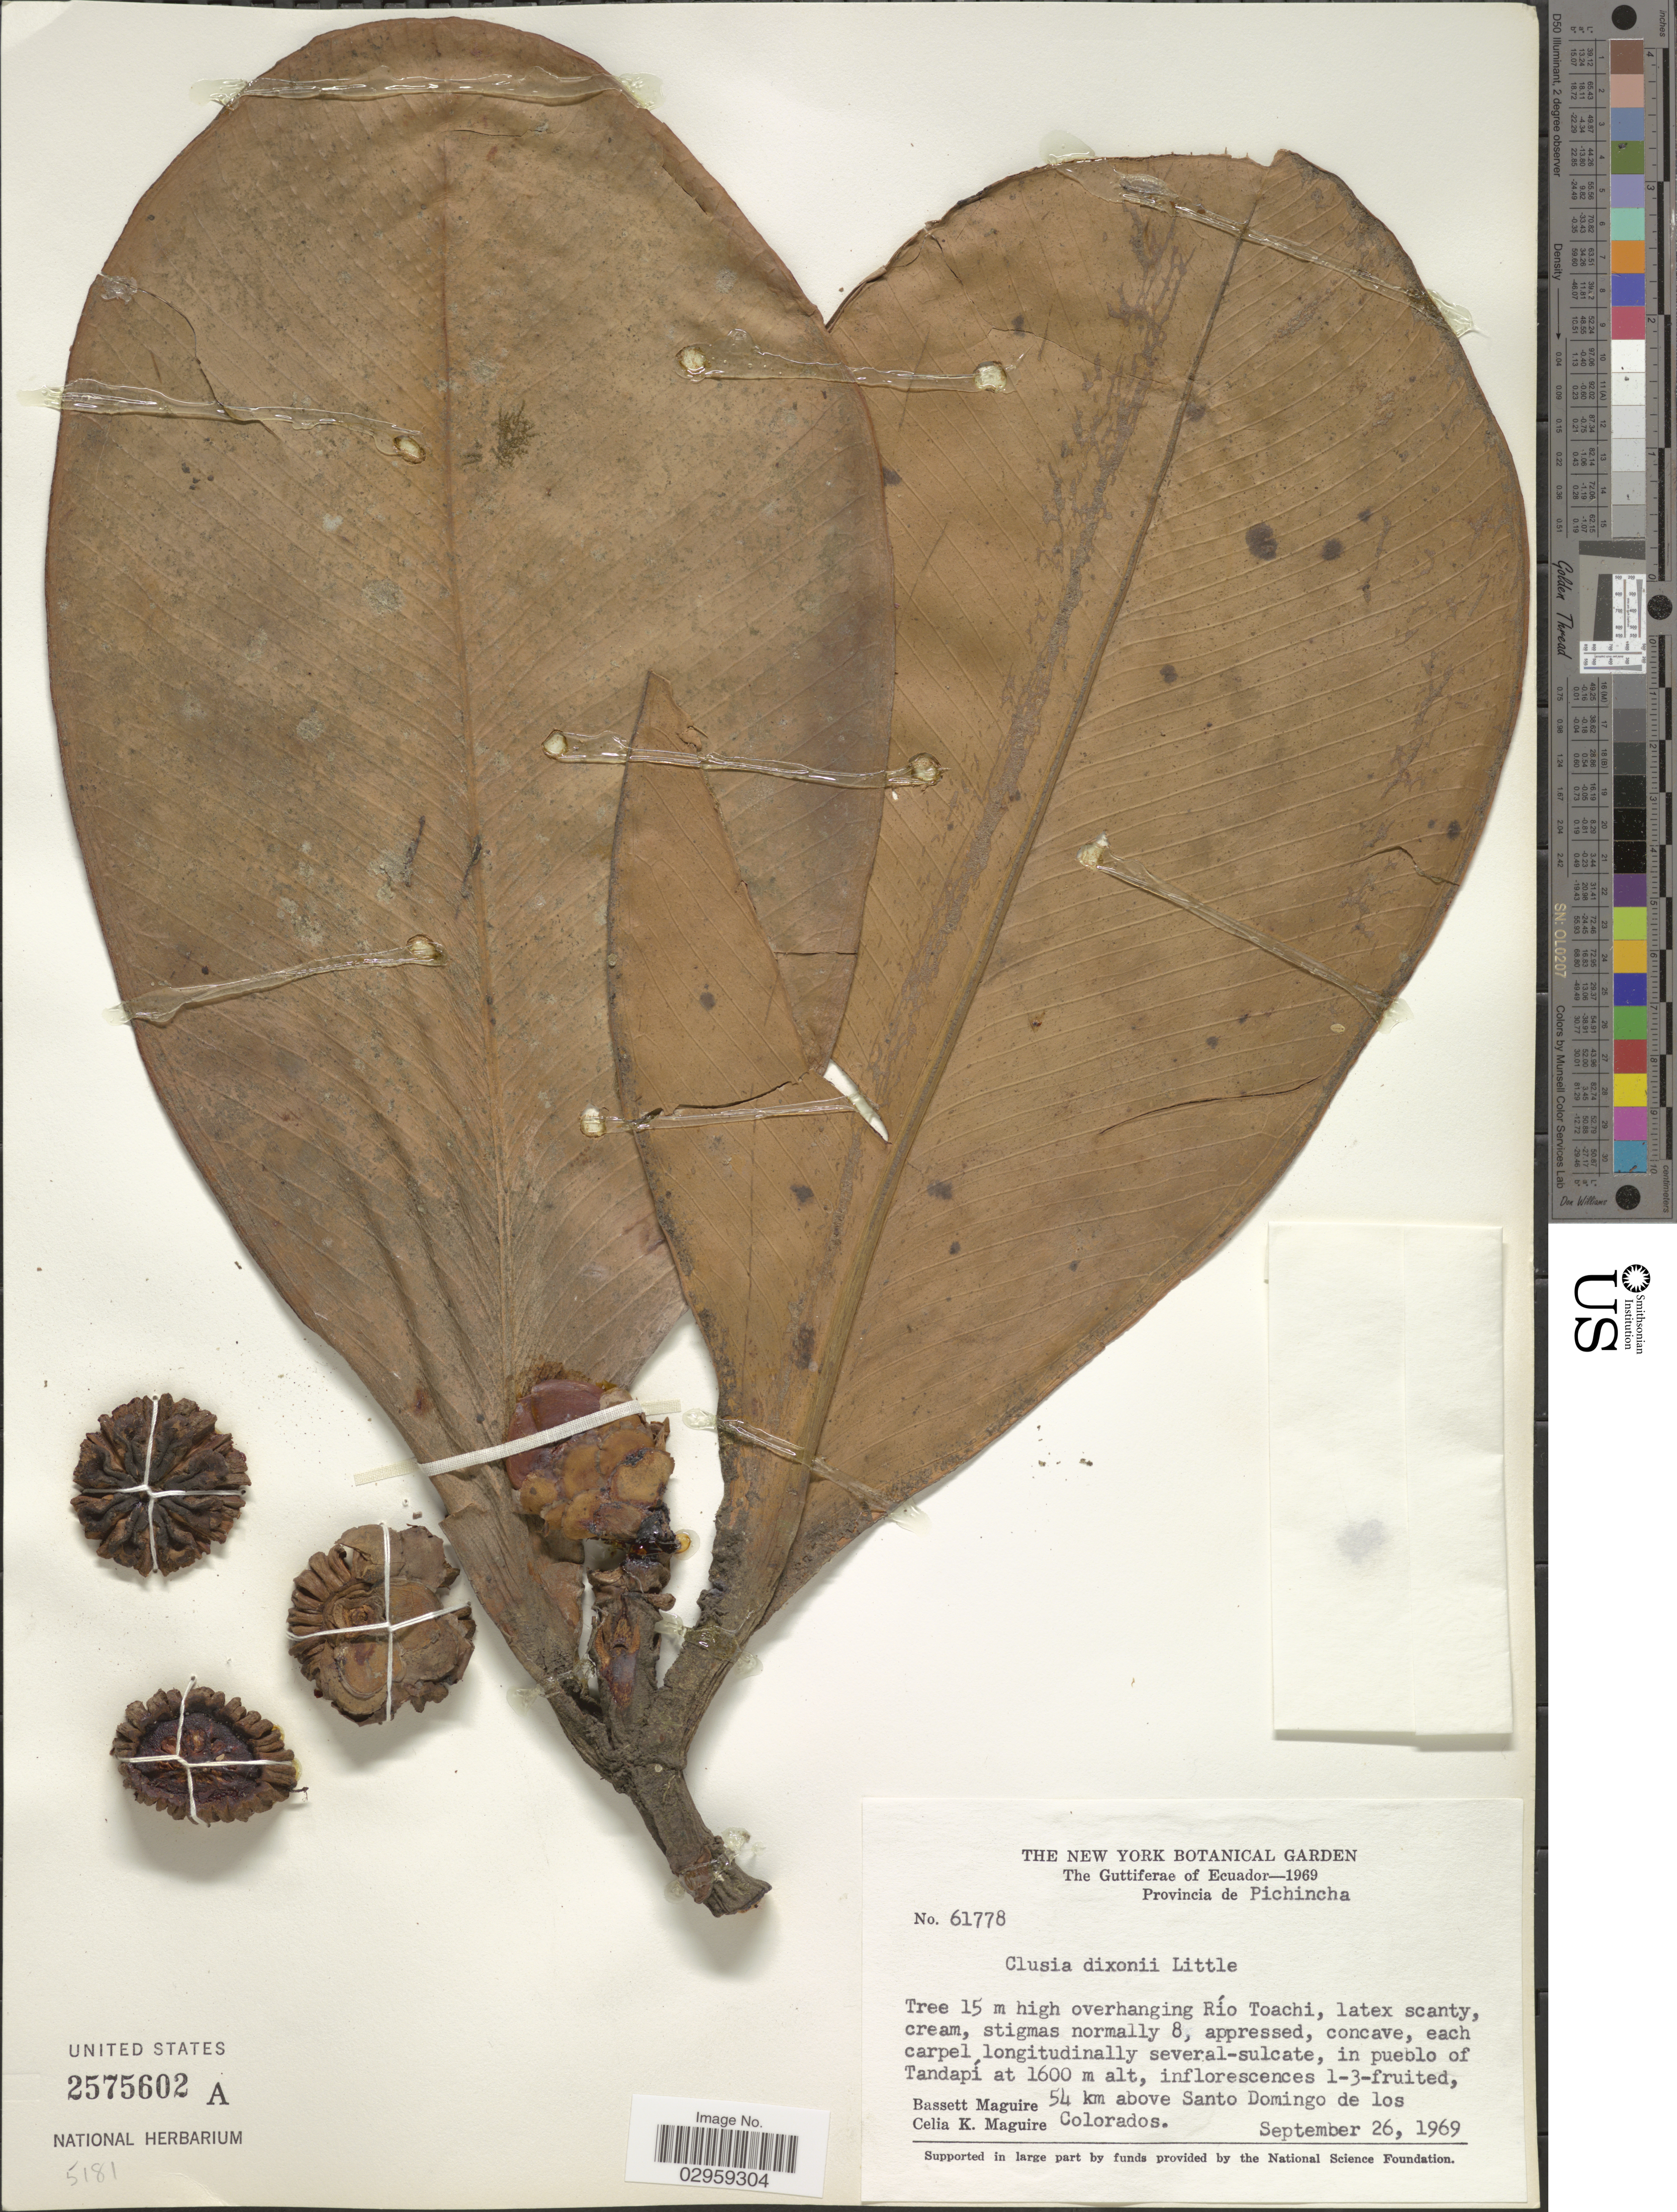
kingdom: Plantae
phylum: Tracheophyta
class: Magnoliopsida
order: Malpighiales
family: Clusiaceae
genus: Clusia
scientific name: Clusia dixonii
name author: Little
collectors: B. Maguire & C. K. Maguire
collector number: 61778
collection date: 1969-09-26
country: Ecuador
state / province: Pichincha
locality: The Guttiferae of Colombia. In pueblo of Tandapí, 54 km above Santo Domingo de los Colorados.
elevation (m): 1600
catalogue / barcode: US 2575602A